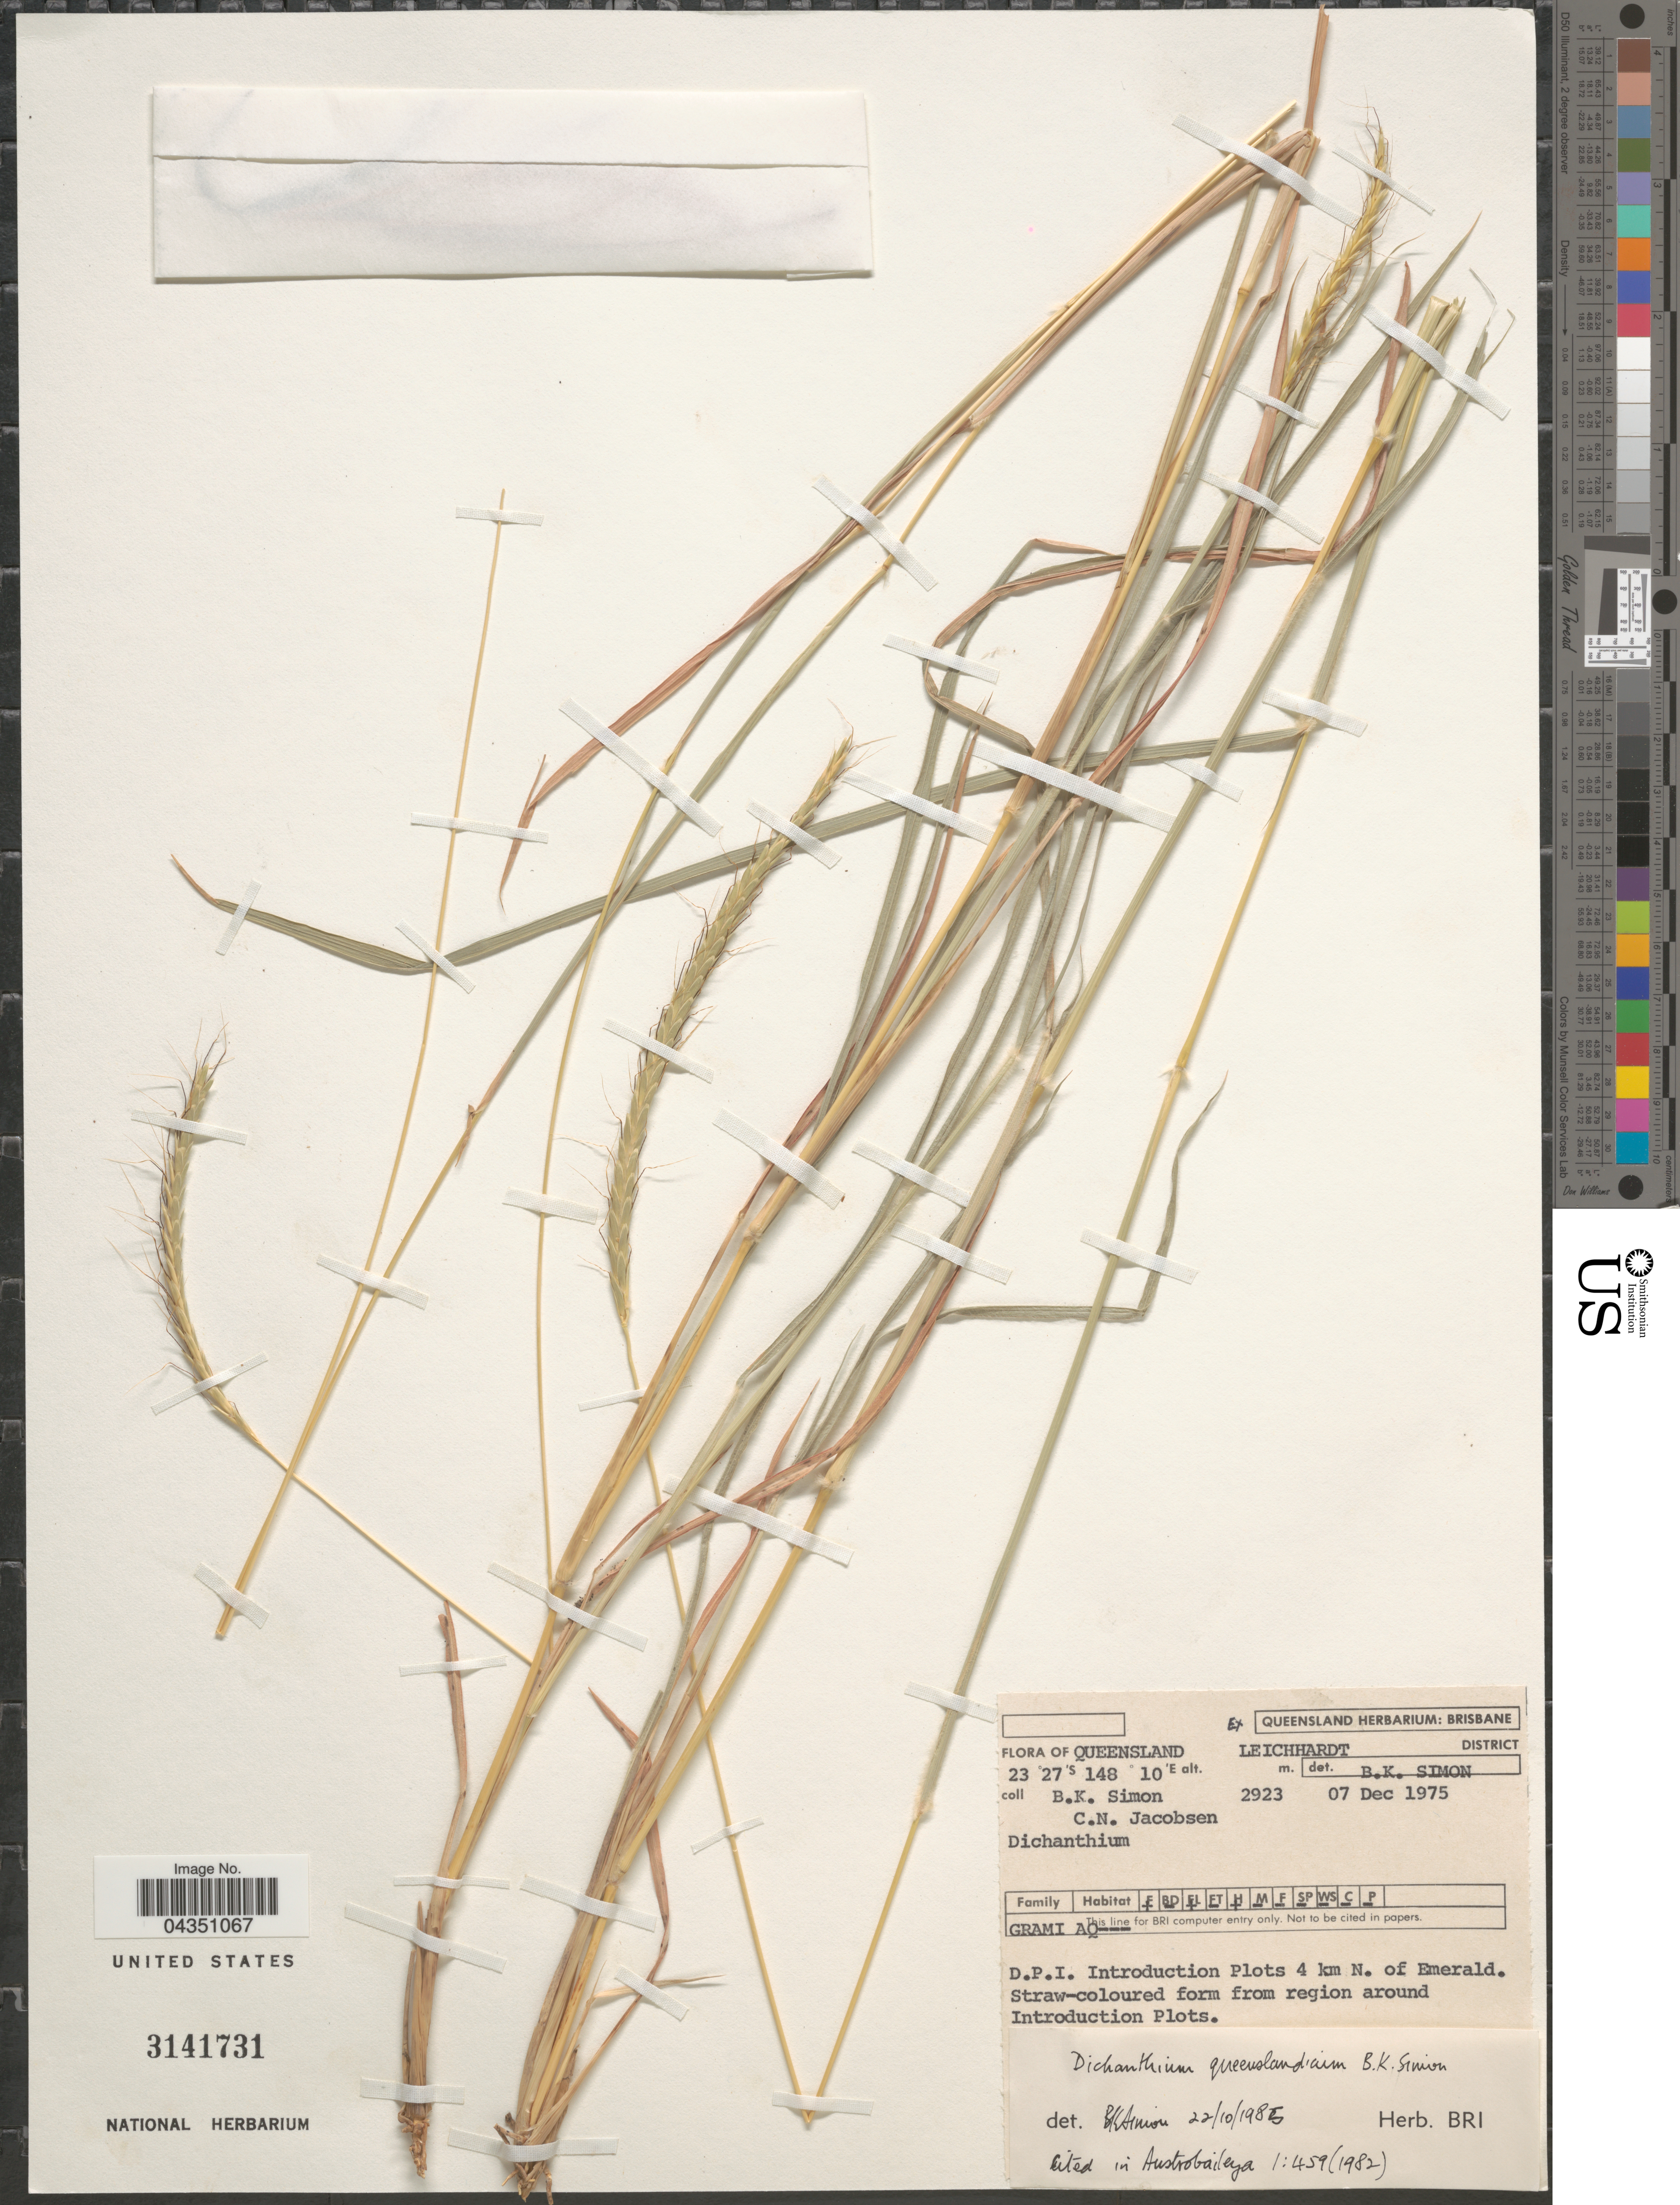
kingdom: Plantae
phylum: Tracheophyta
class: Liliopsida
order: Poales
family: Poaceae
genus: Dichanthium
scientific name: Dichanthium queenslandicum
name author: B.K. Simon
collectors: B. K. Simon & C. Jacobsen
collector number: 2923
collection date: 1975-12-07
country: Australia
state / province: Queensland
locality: Leichhardt District. D.P.I. Introduction Plots 4 km N. of Emerald.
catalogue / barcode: US 3141731